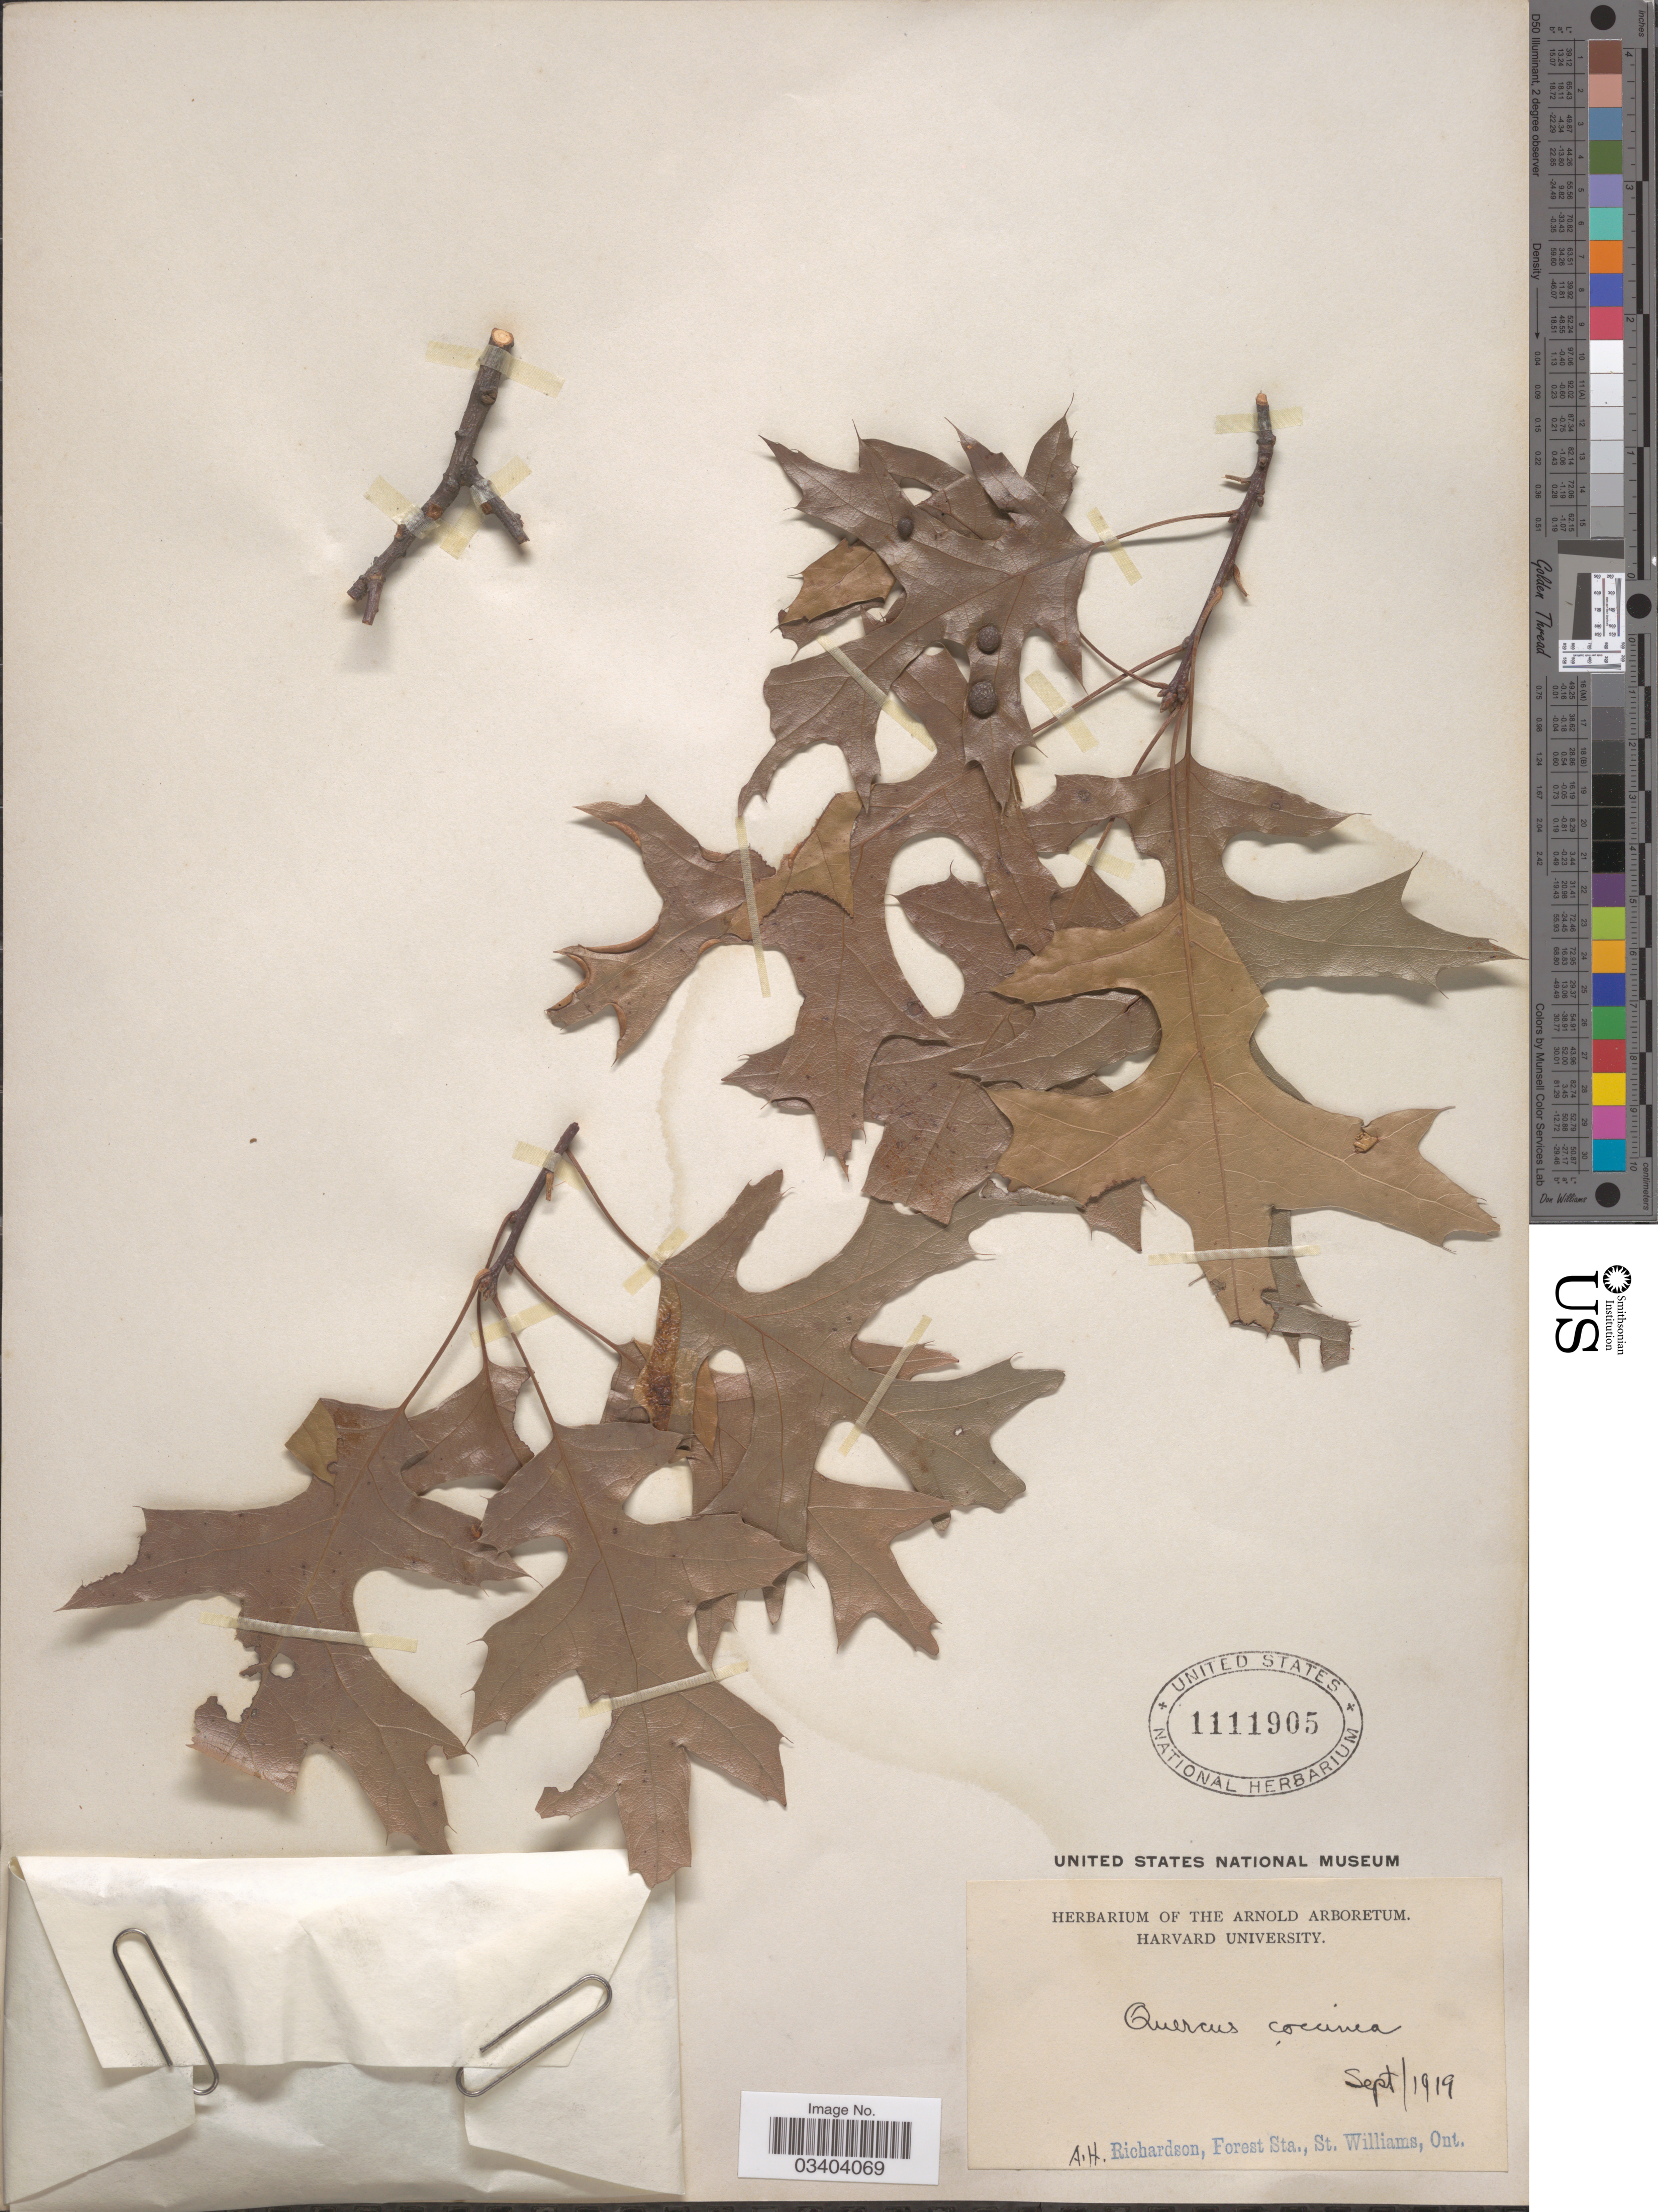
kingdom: Plantae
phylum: Tracheophyta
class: Magnoliopsida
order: Fagales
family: Fagaceae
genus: Quercus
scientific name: Quercus coccinea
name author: Münchh.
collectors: A. Richardson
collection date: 1919-09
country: Canada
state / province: Ontario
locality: Forest Sta., St. Williams.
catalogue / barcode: US 1111905